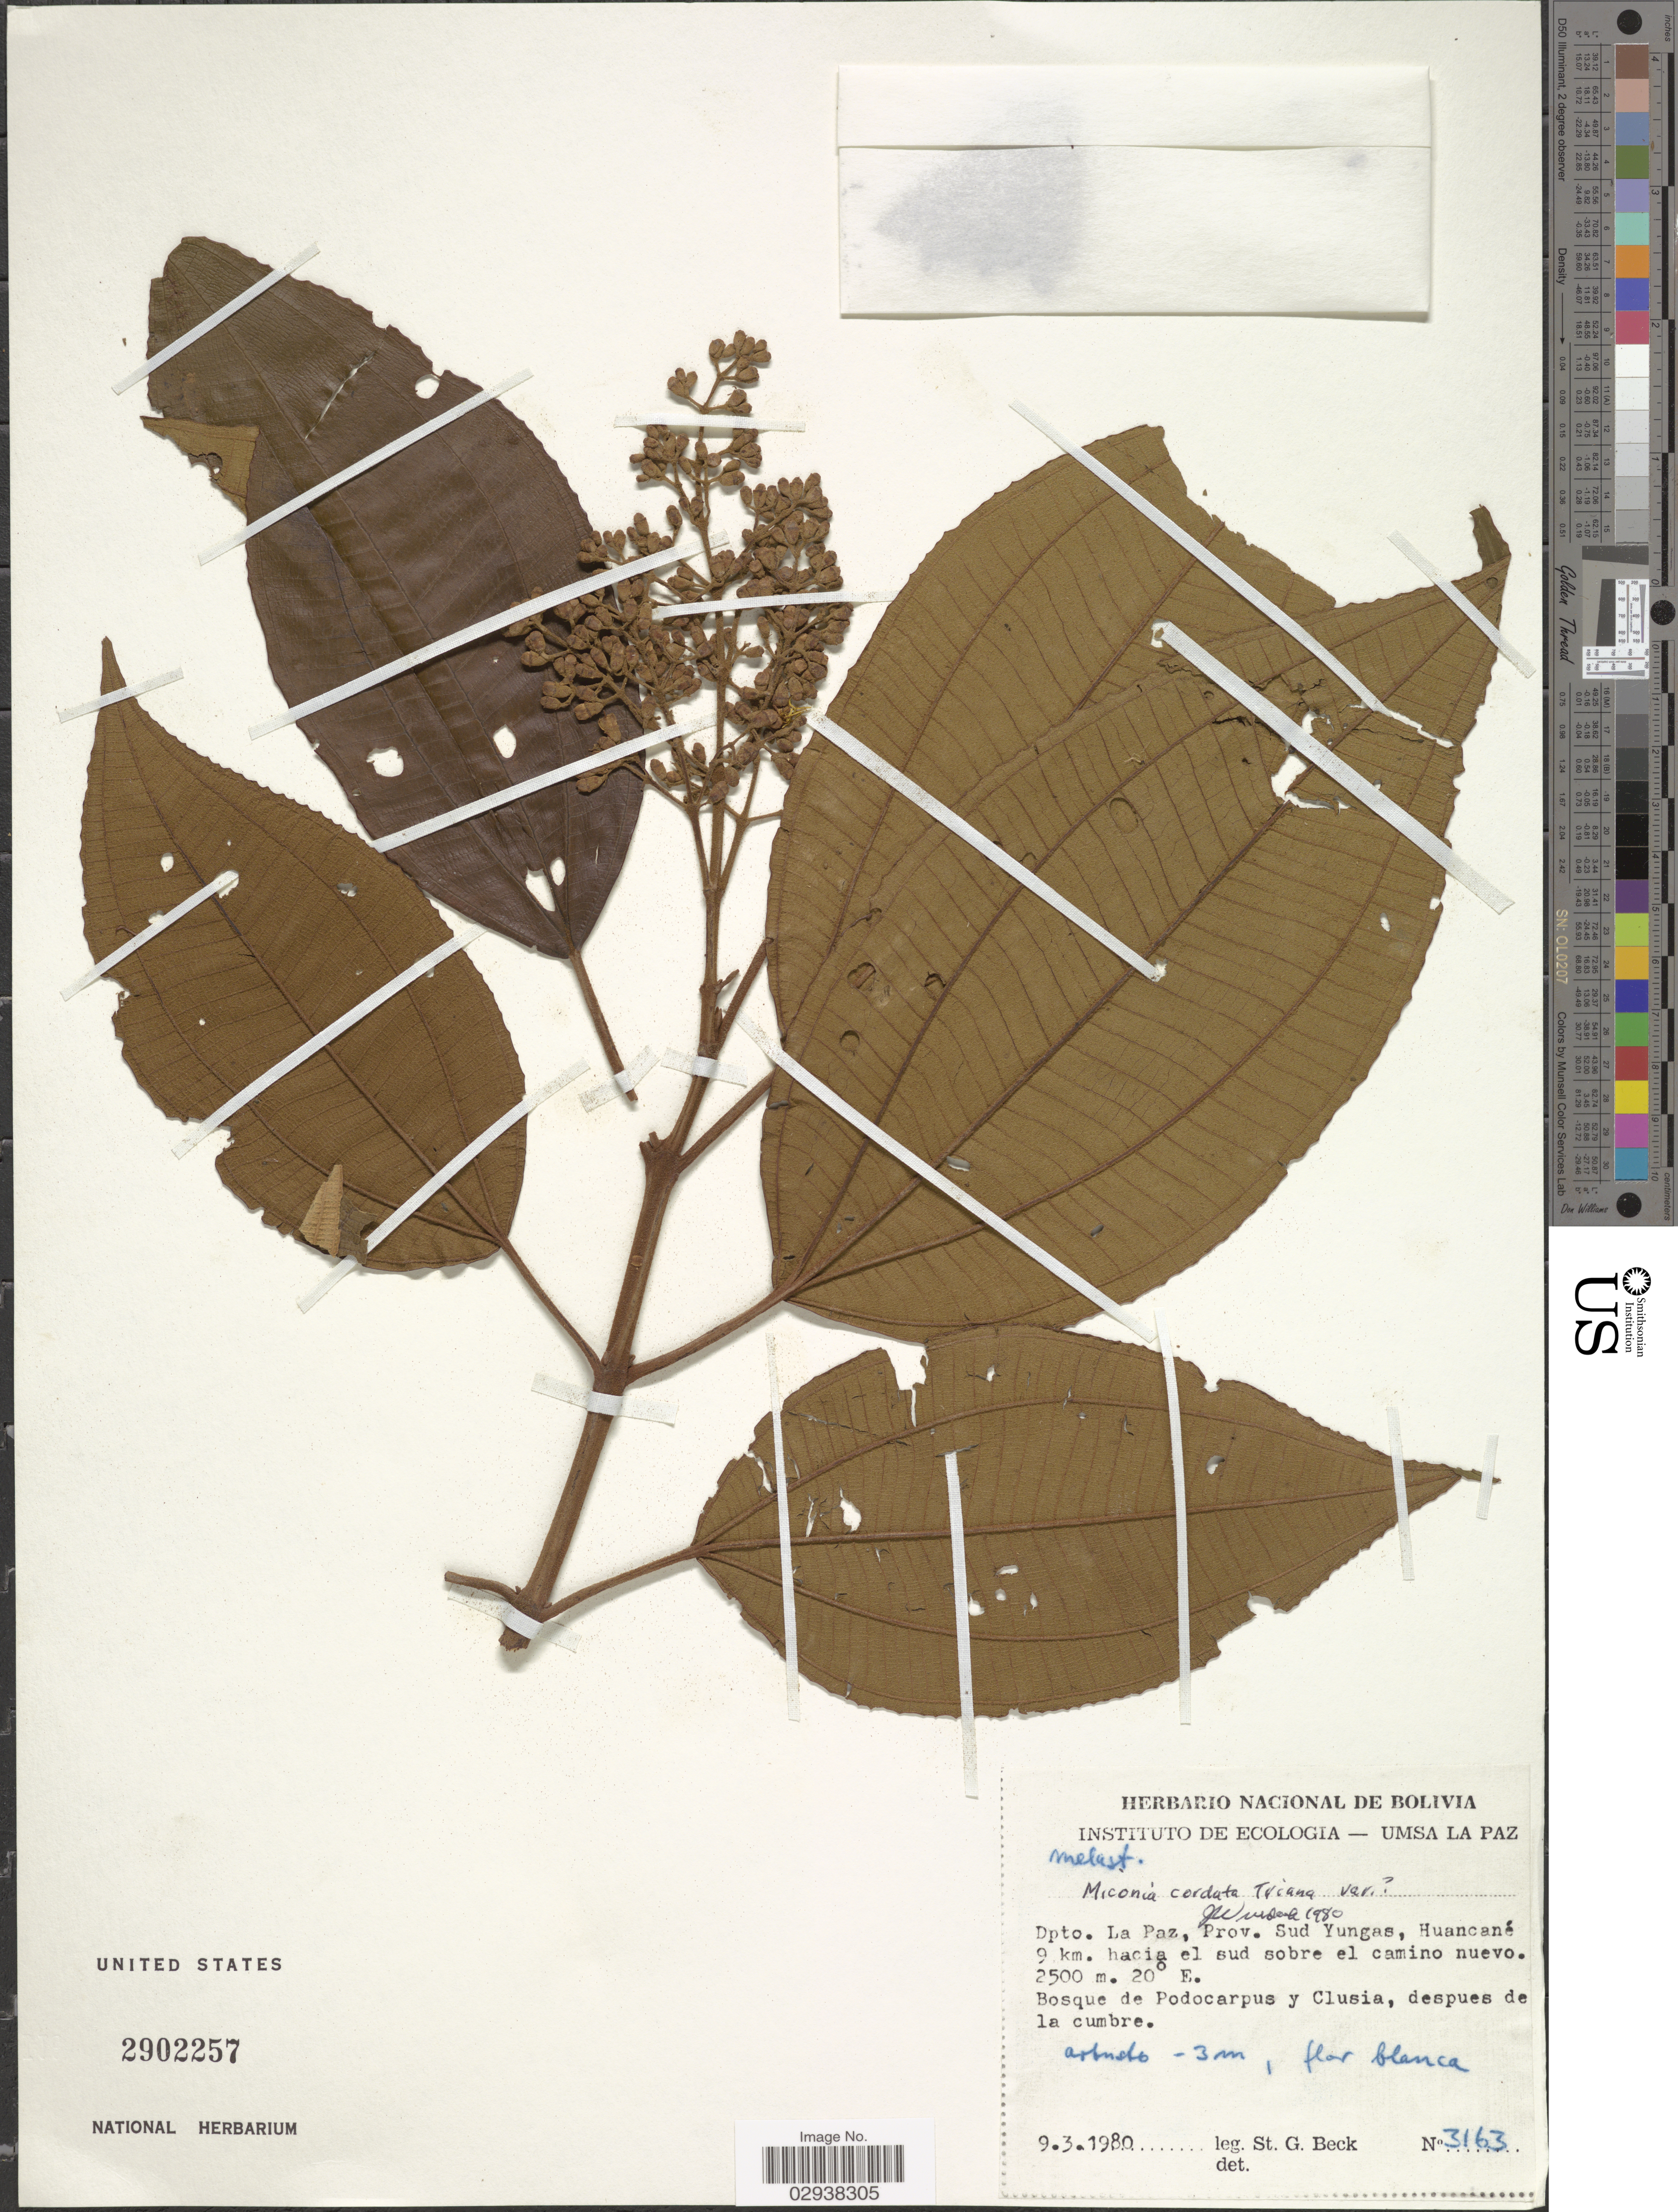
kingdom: Plantae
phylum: Tracheophyta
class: Magnoliopsida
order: Myrtales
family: Melastomataceae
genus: Miconia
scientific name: Miconia cordata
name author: Triana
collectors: S. G. Beck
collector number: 3163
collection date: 1980-03-09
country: Bolivia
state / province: La Paz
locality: Dpto. La Paz, Prov. Sud Yungas, Huancané 9 km. hacia el sud sobre el camino nuevo.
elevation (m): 2500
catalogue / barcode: US 2902257